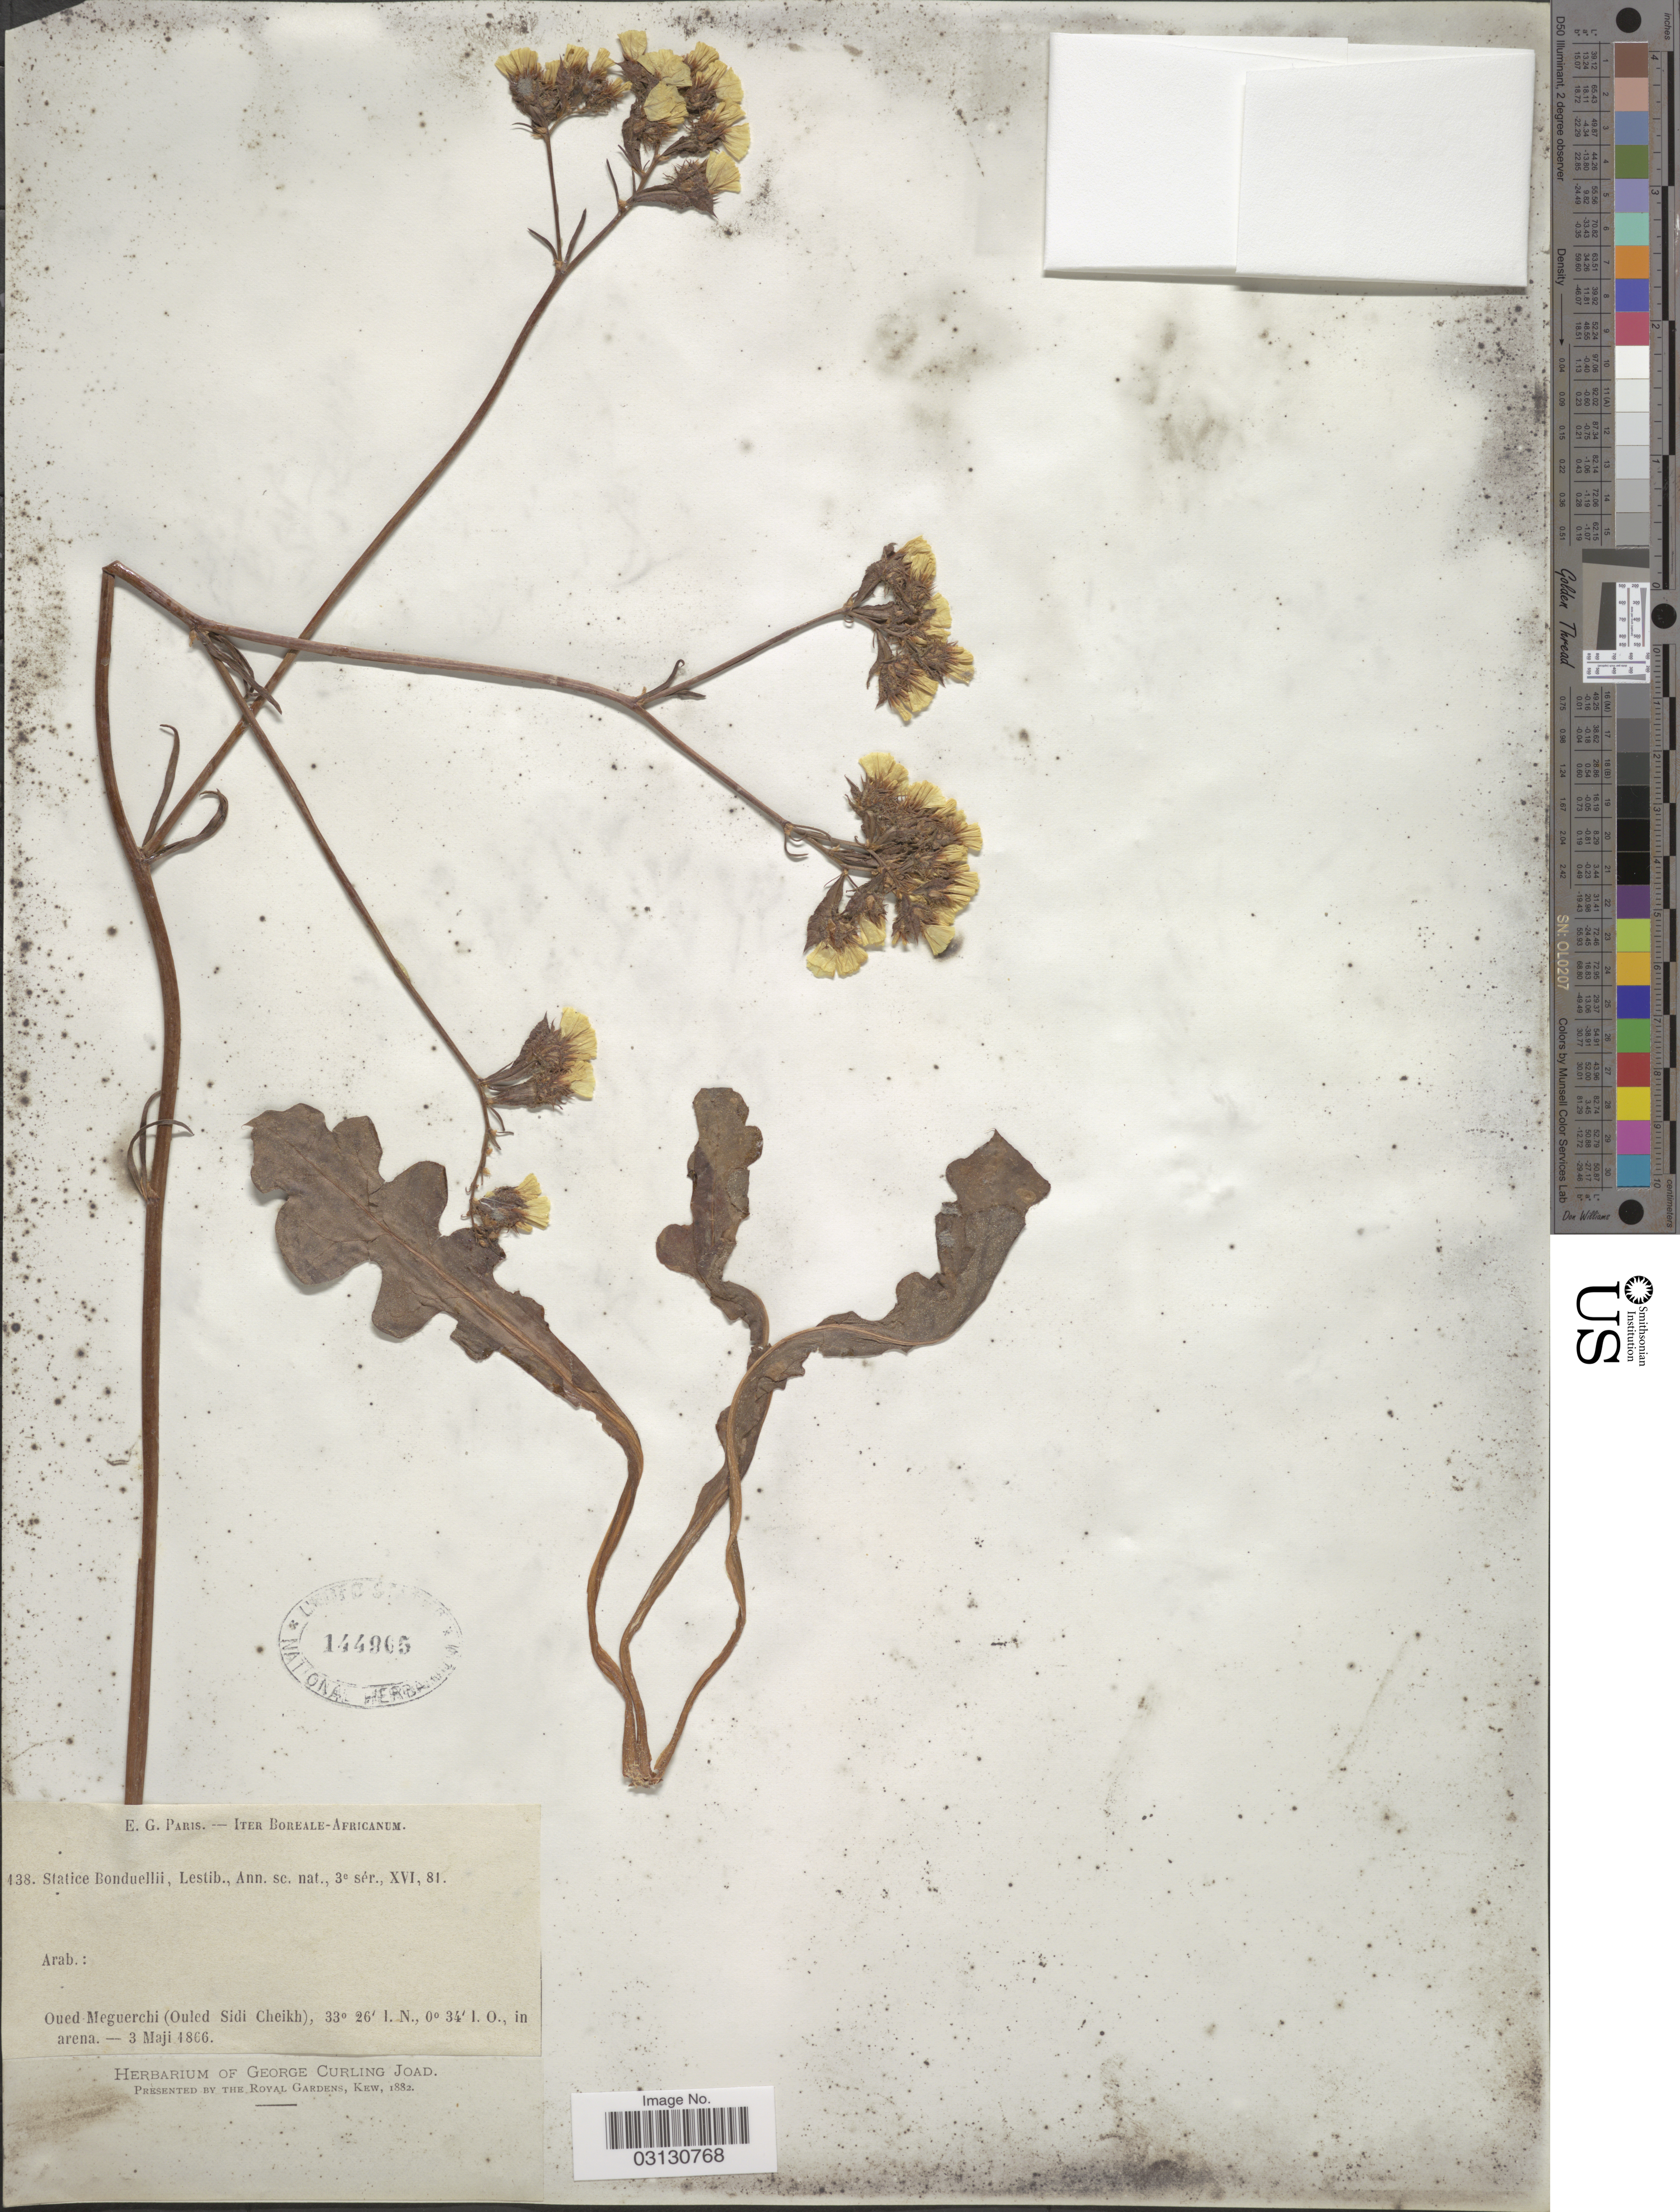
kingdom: Plantae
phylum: Tracheophyta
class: Magnoliopsida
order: Caryophyllales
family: Plumbaginaceae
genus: Limonium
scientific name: Limonium bonduellei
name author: (T.Lestib.) Kuntze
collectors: Paris, E.G.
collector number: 138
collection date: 1866-05-03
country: Algeria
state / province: El Oued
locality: Iter Boreale-Africanum, Oued Meguerchi (Ouled Sidi Cheikh).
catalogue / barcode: US 144905